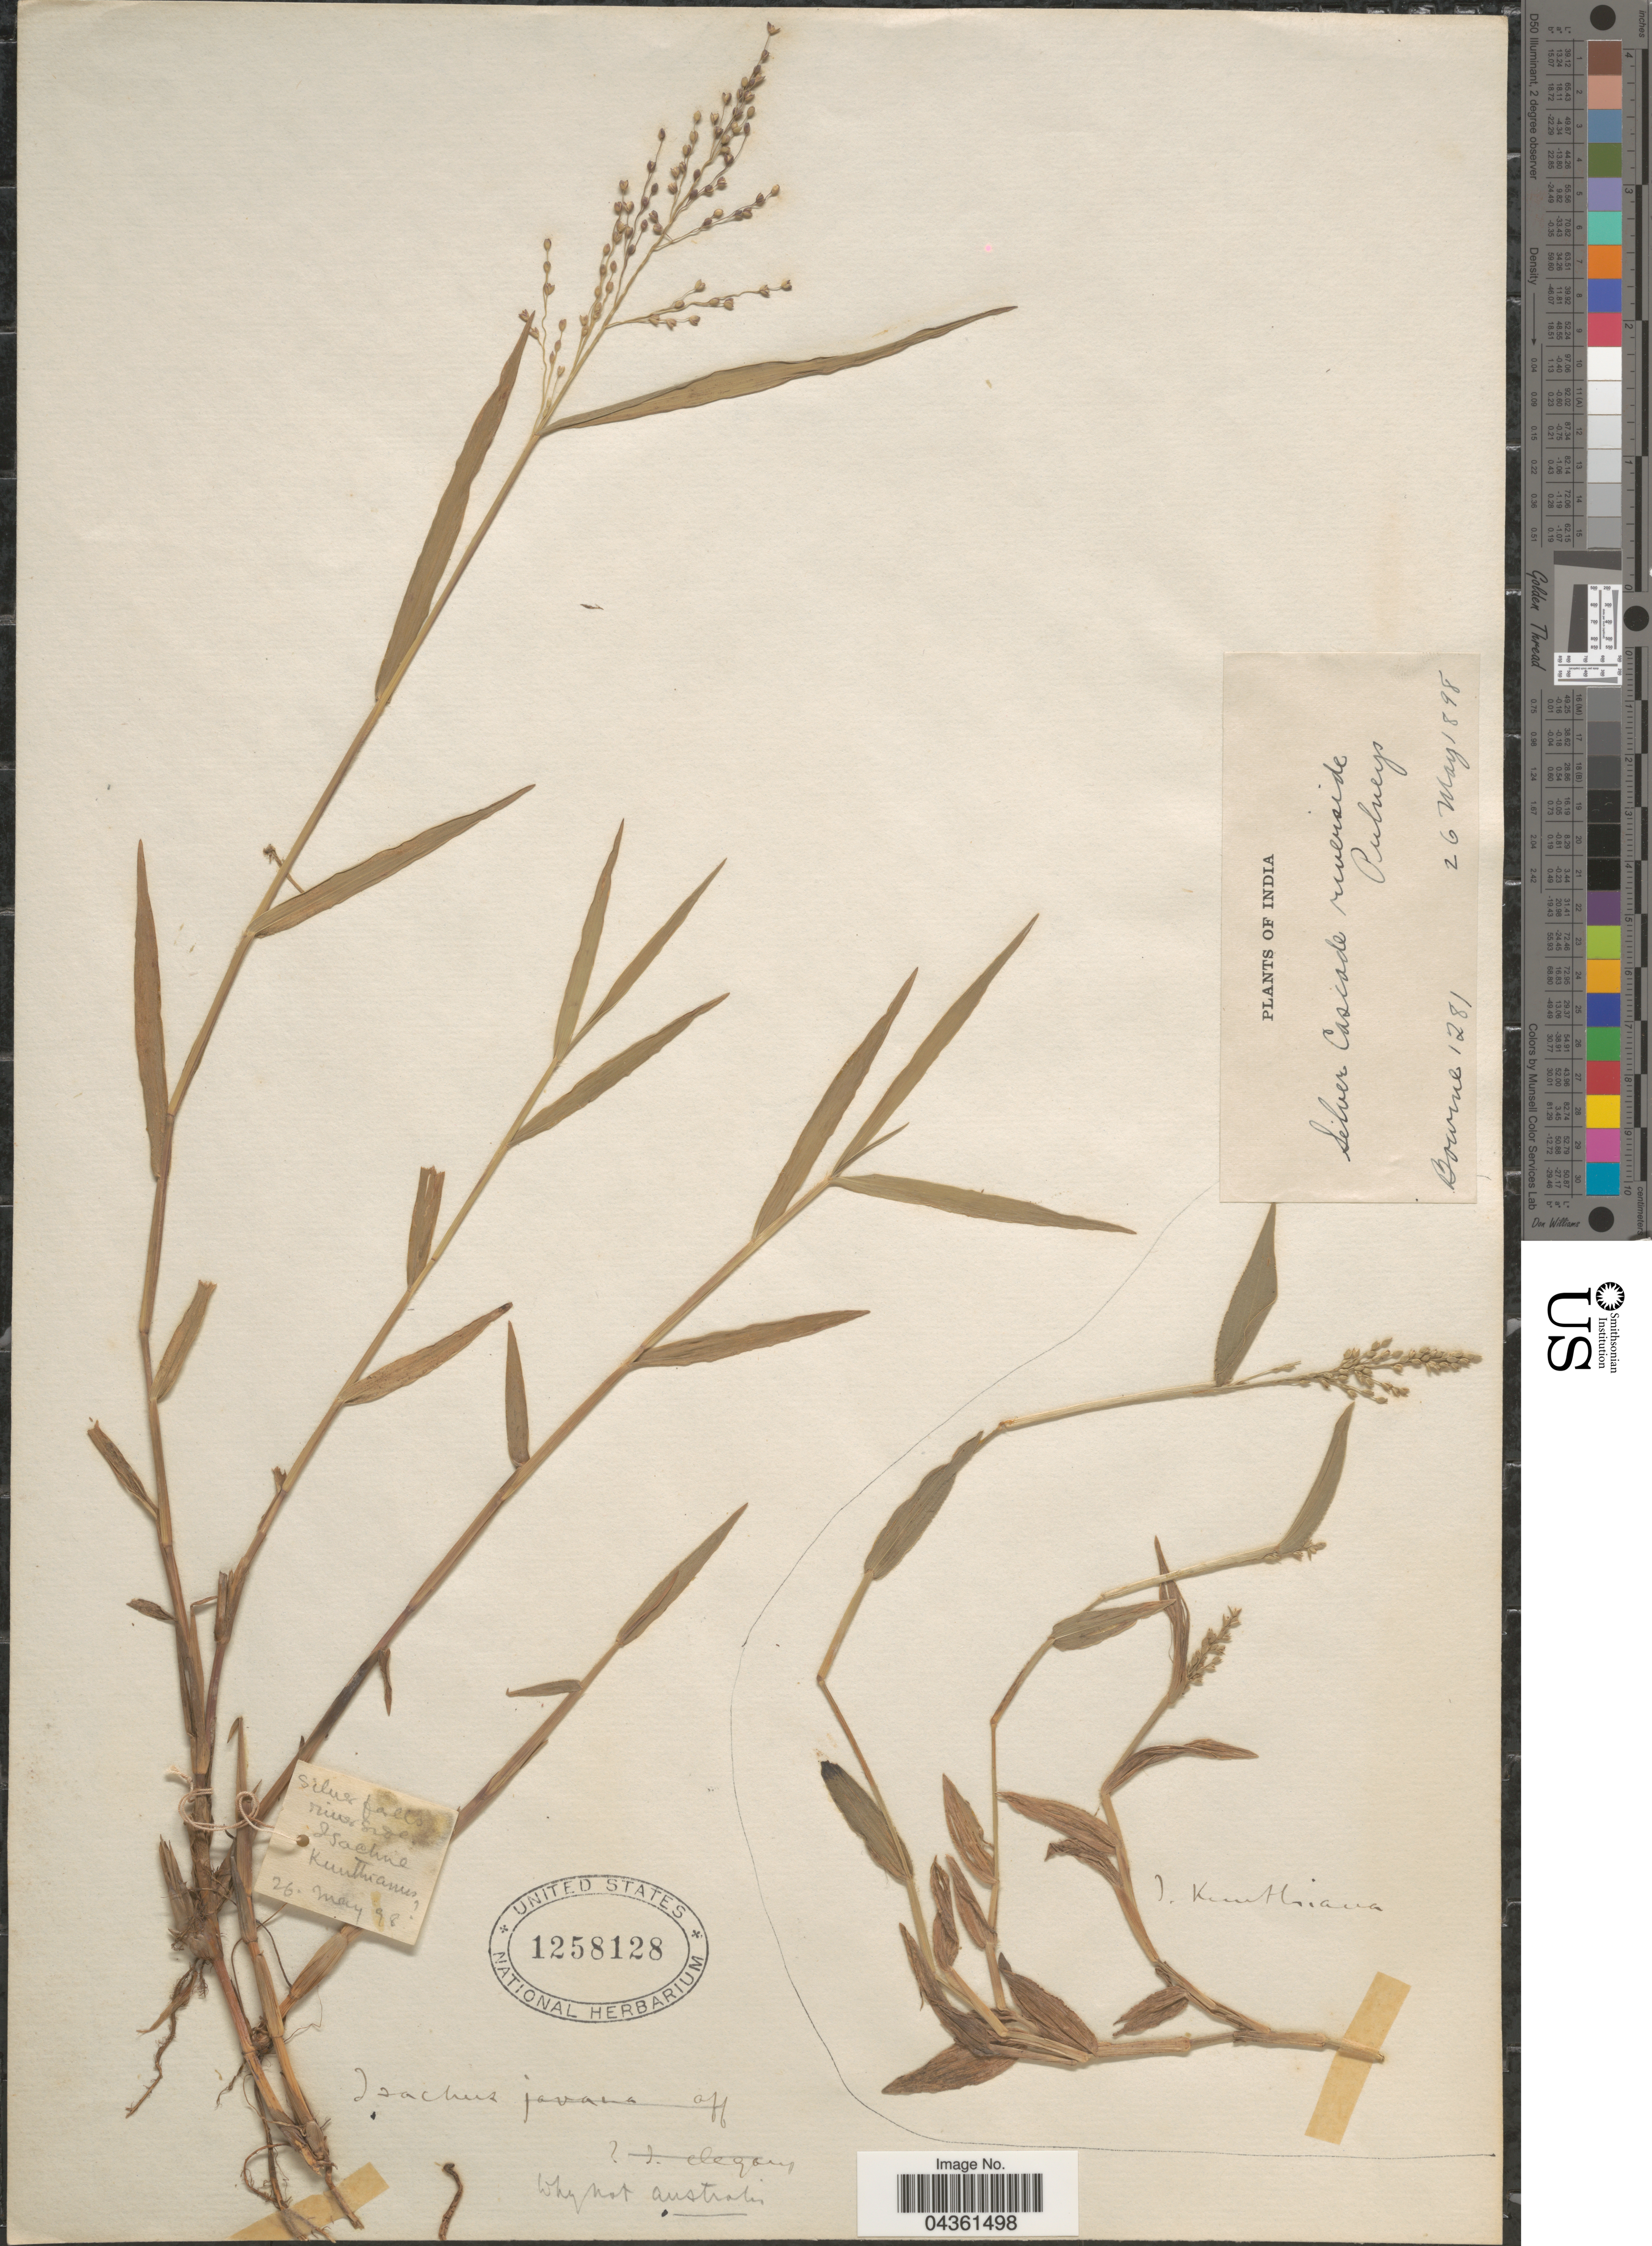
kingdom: Plantae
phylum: Tracheophyta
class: Liliopsida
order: Poales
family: Poaceae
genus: Isachne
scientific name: Isachne elegans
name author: Dalzell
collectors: -- Bourne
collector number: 1281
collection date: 1898-05-26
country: India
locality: Silver Cascade riverside Pulneys.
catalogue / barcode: US 1258128